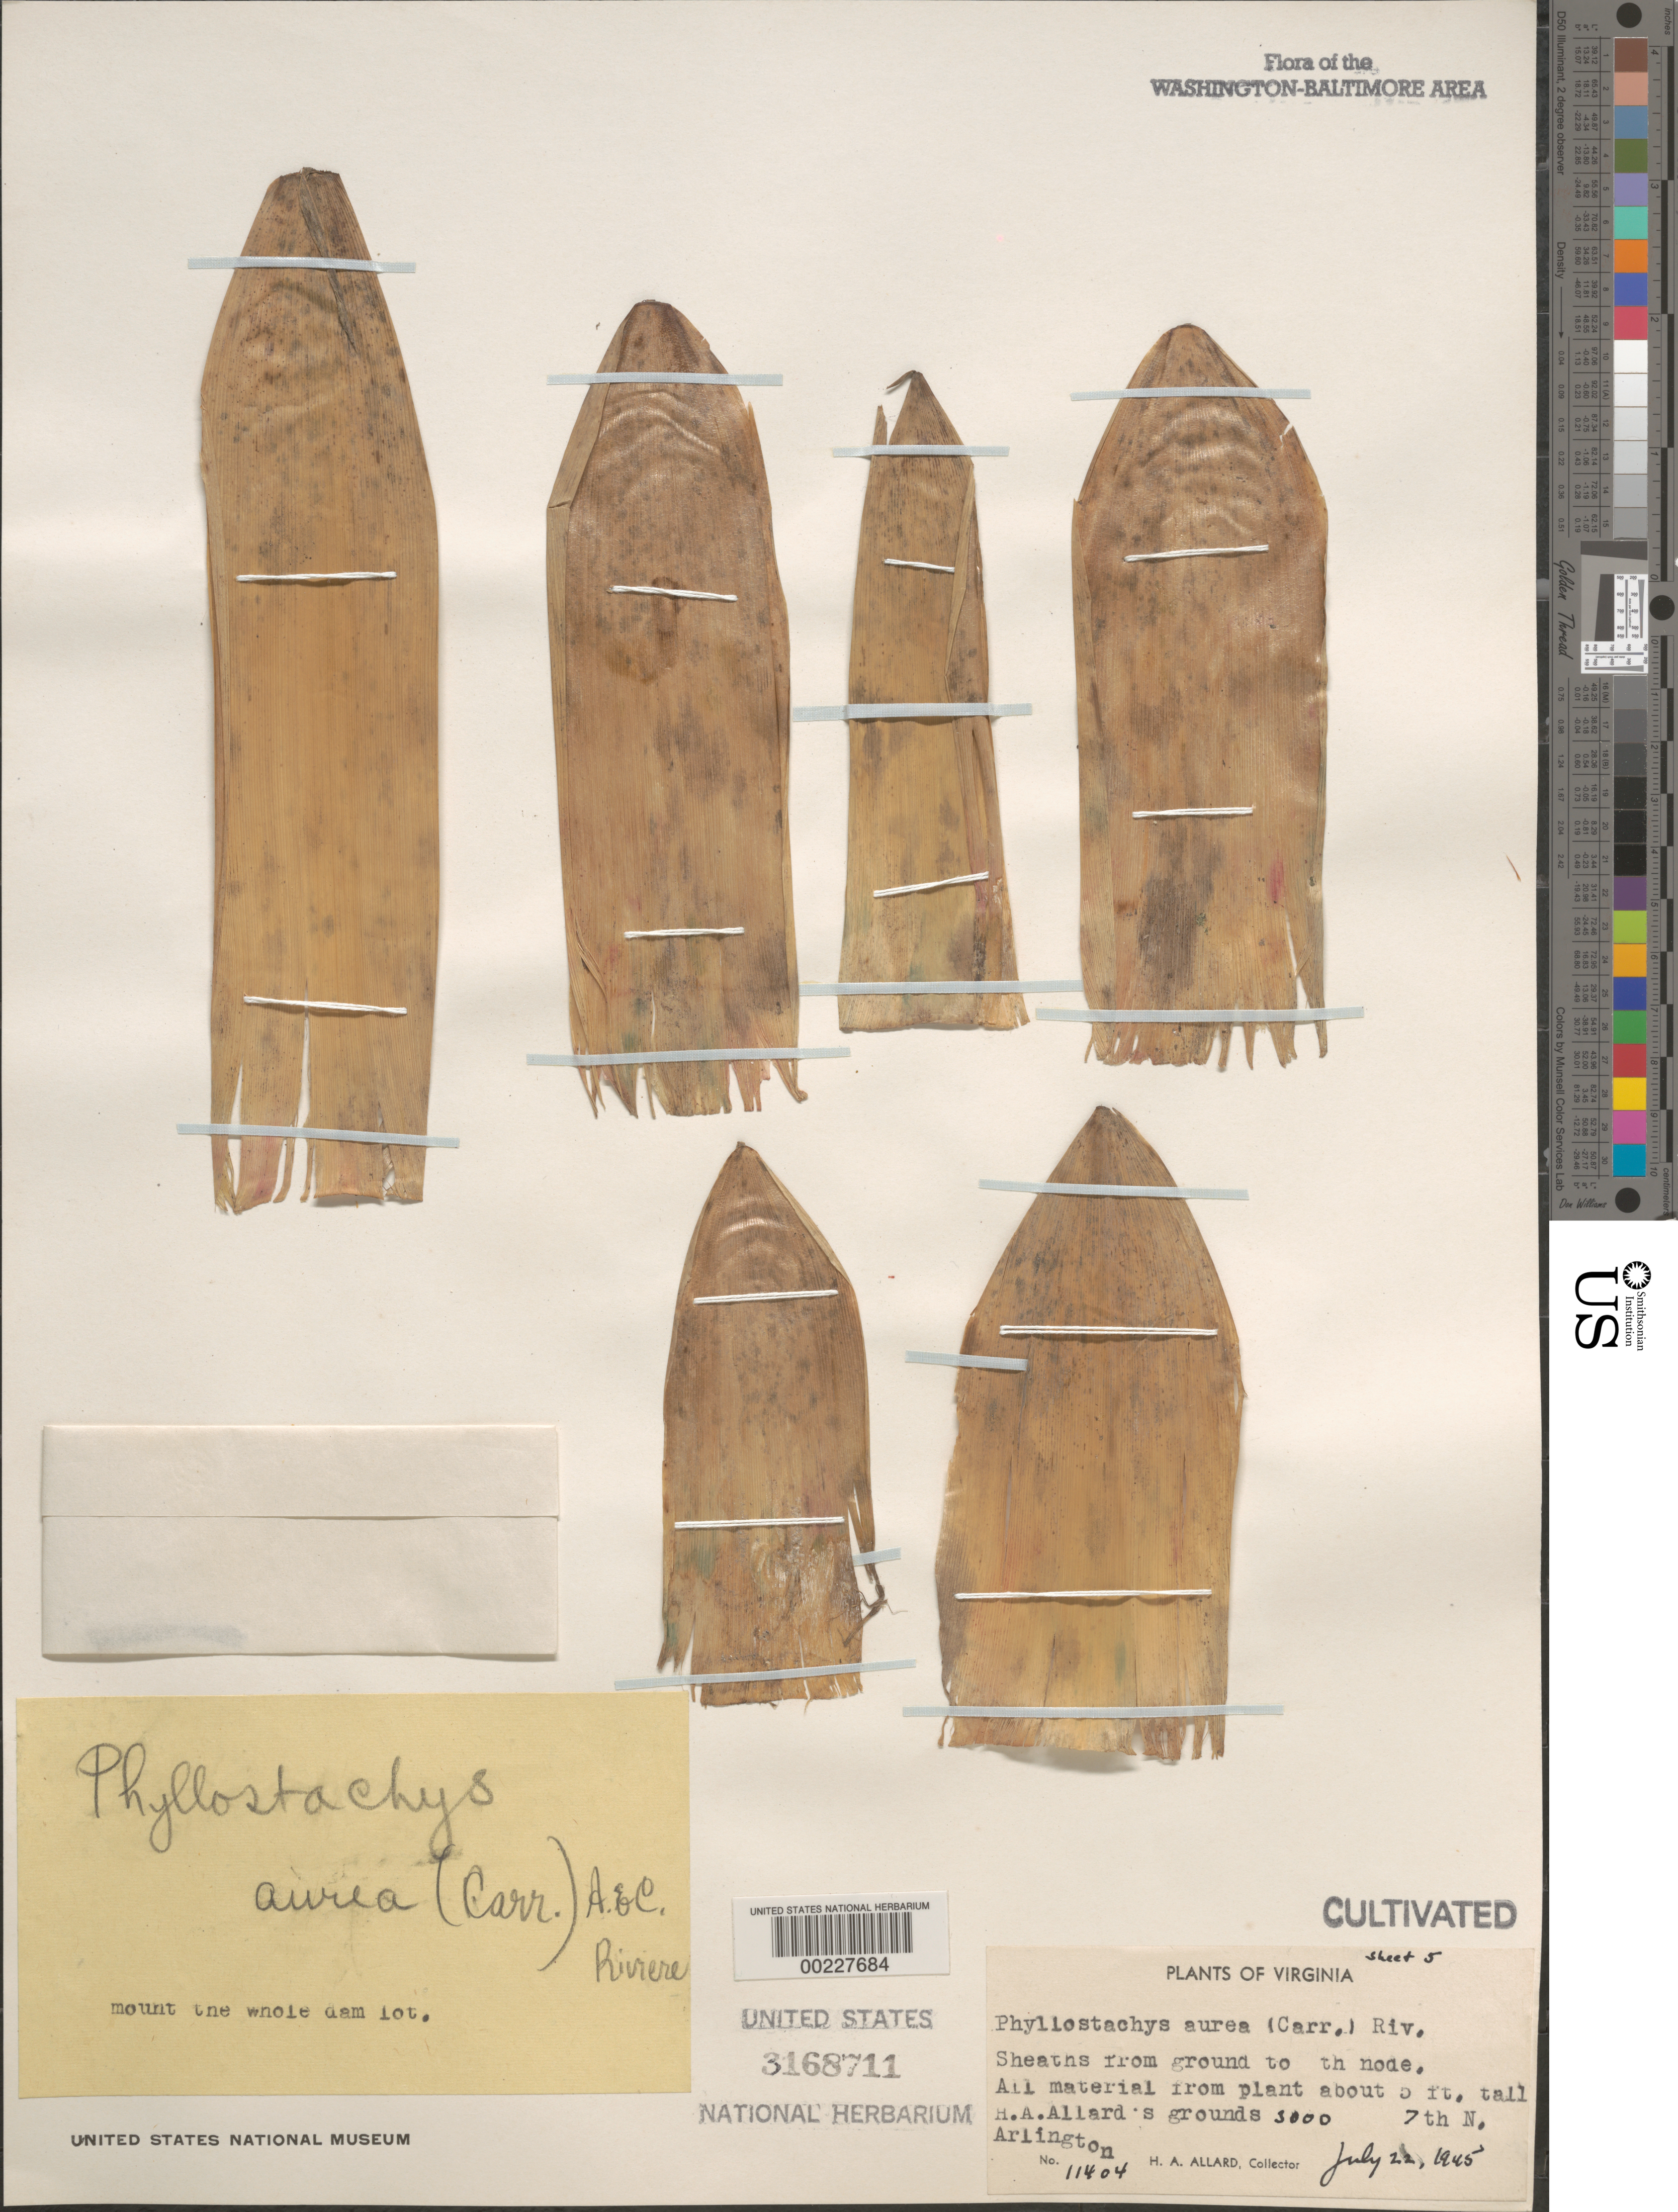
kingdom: Plantae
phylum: Tracheophyta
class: Liliopsida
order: Poales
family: Poaceae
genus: Phyllostachys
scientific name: Phyllostachys aurea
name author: Rivière & C. Rivière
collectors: H. A. Allard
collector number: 11404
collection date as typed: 22 Jul 1945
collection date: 1945-07-22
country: United States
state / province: Virginia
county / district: Arlington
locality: N. Arlington, 3000 7th, H.A. Allard's grounds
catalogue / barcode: US 3168711